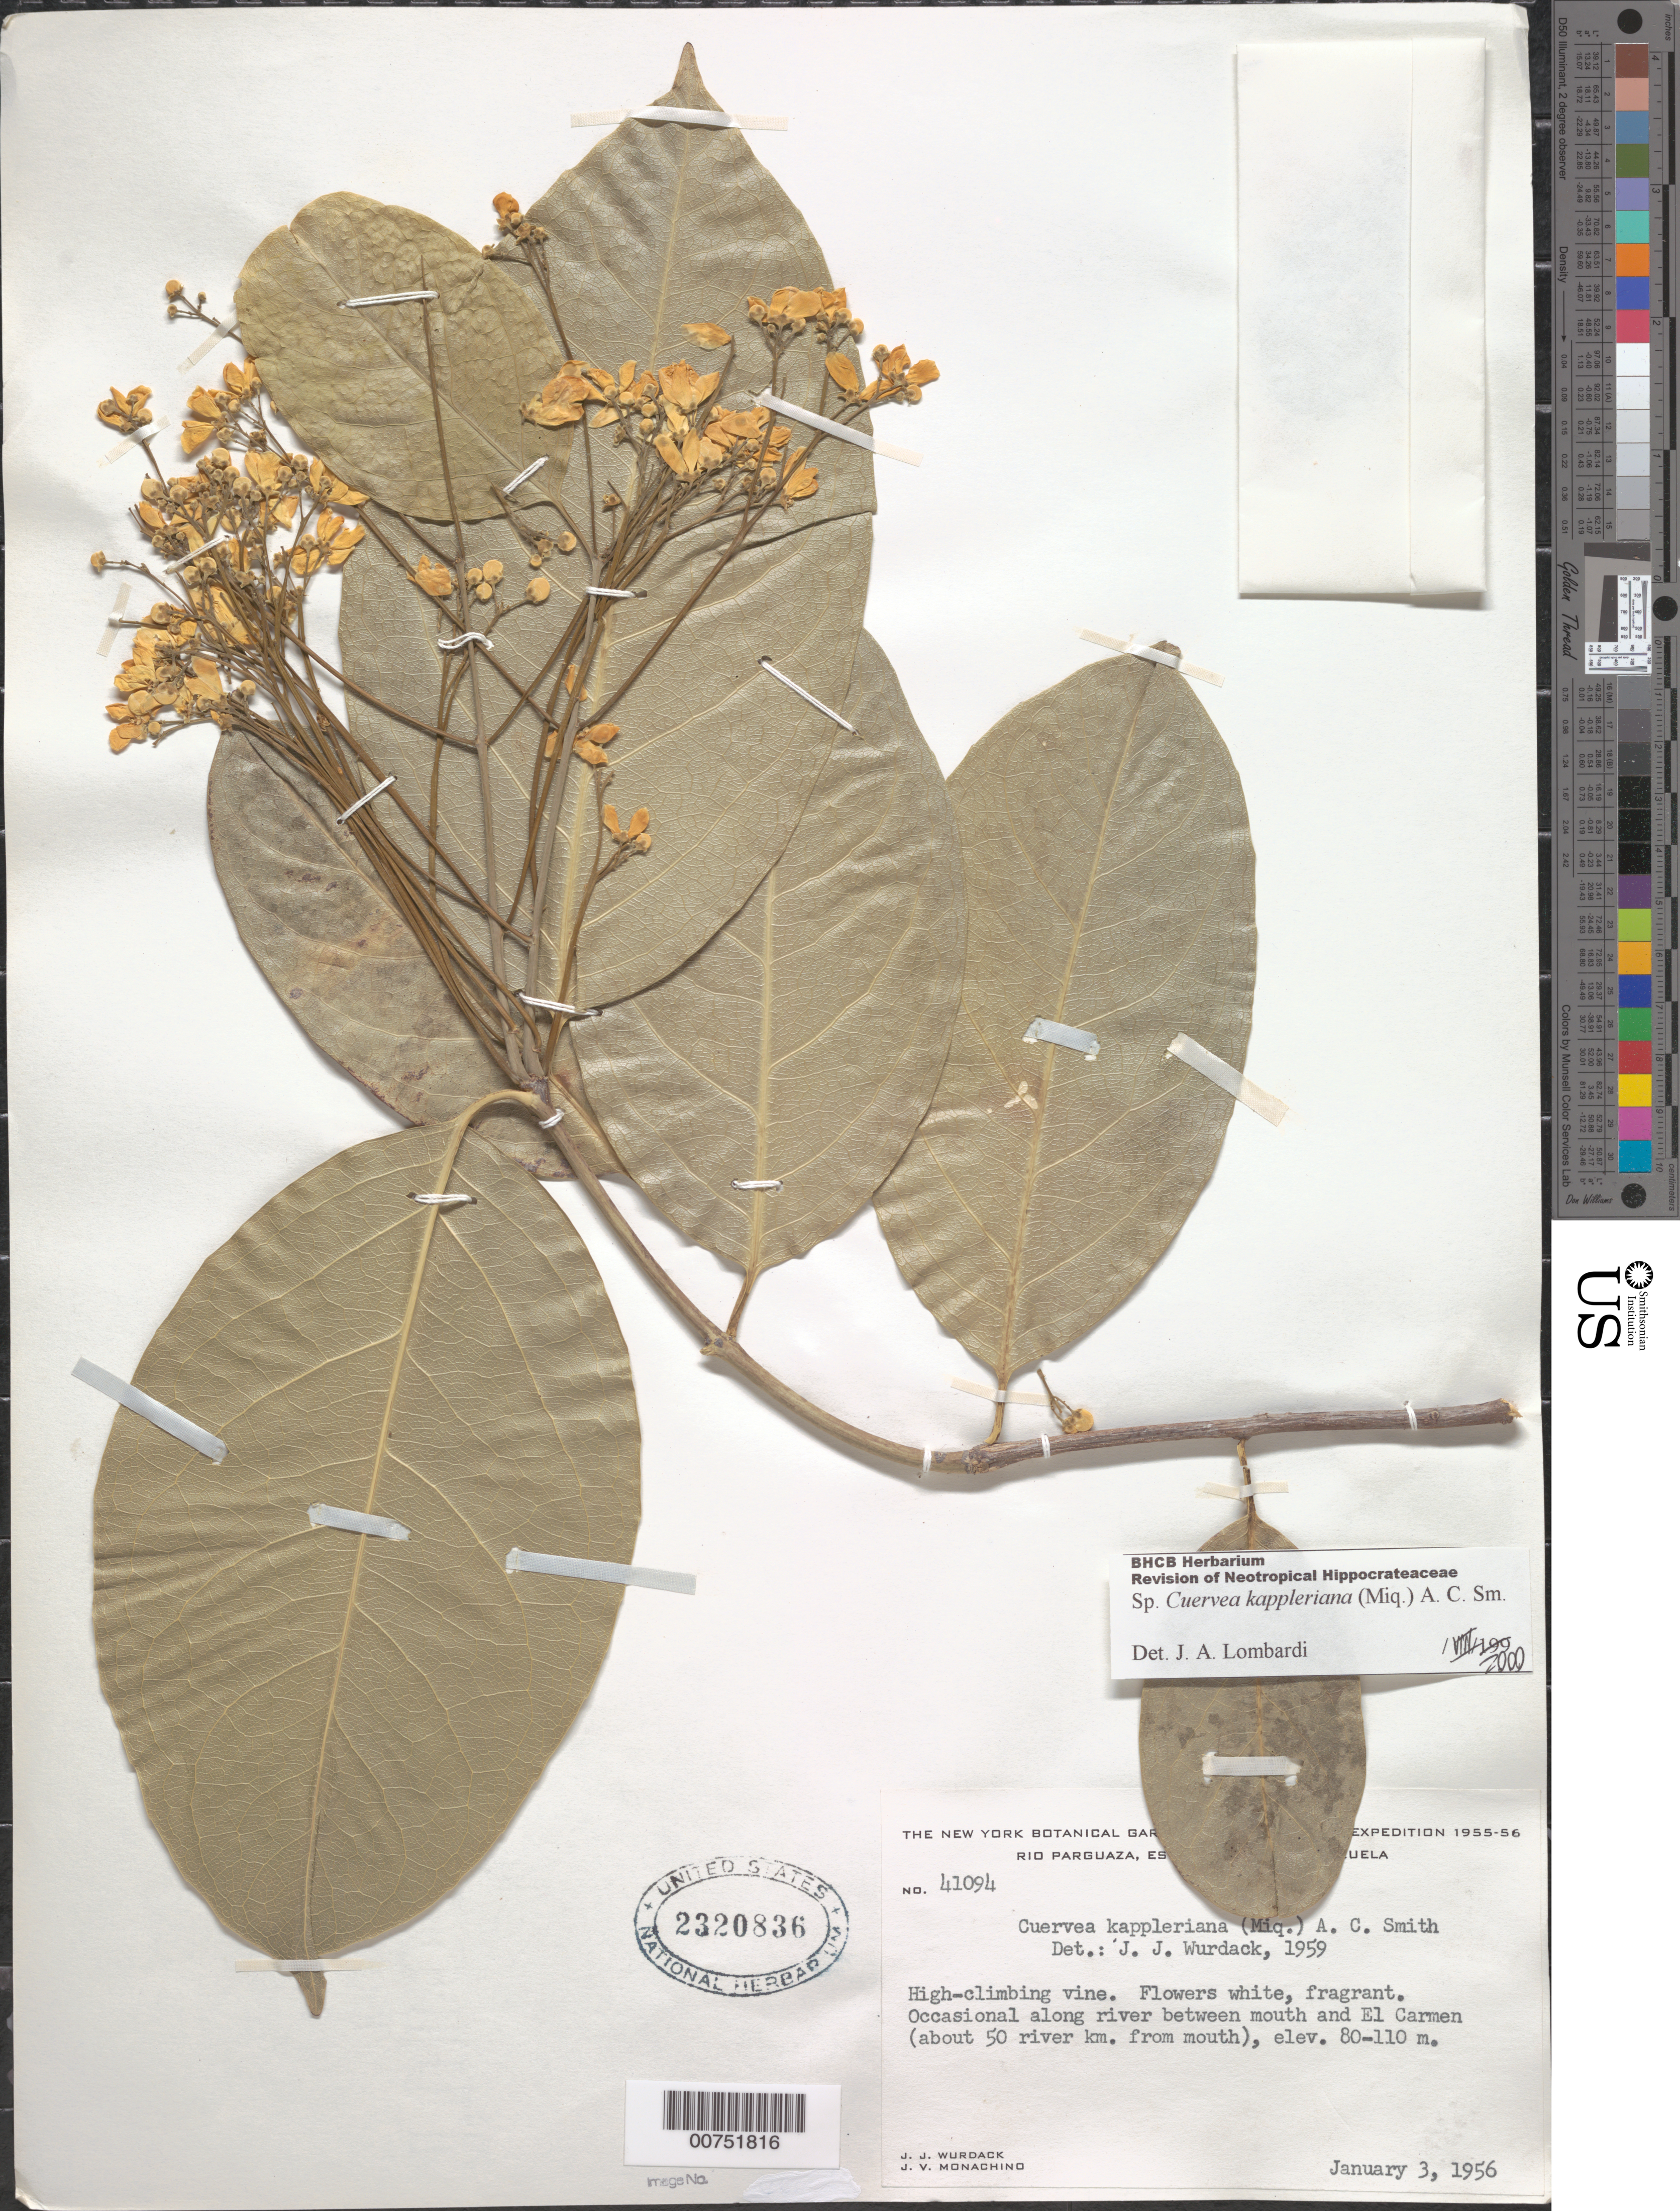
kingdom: Plantae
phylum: Tracheophyta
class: Magnoliopsida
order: Celastrales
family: Celastraceae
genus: Cuervea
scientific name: Cuervea kappleriana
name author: (Miq.) A.C. Sm.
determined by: Lombardi, Julio A.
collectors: J. J. Wurdack & J. V. Monachino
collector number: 41094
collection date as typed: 3-Jan-56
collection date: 1956-01-03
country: Venezuela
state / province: Bolívar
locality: Río Parguaza, between El Camen and mouth of river, about 50 km from mouth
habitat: Along river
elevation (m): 80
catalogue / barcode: US 2320836